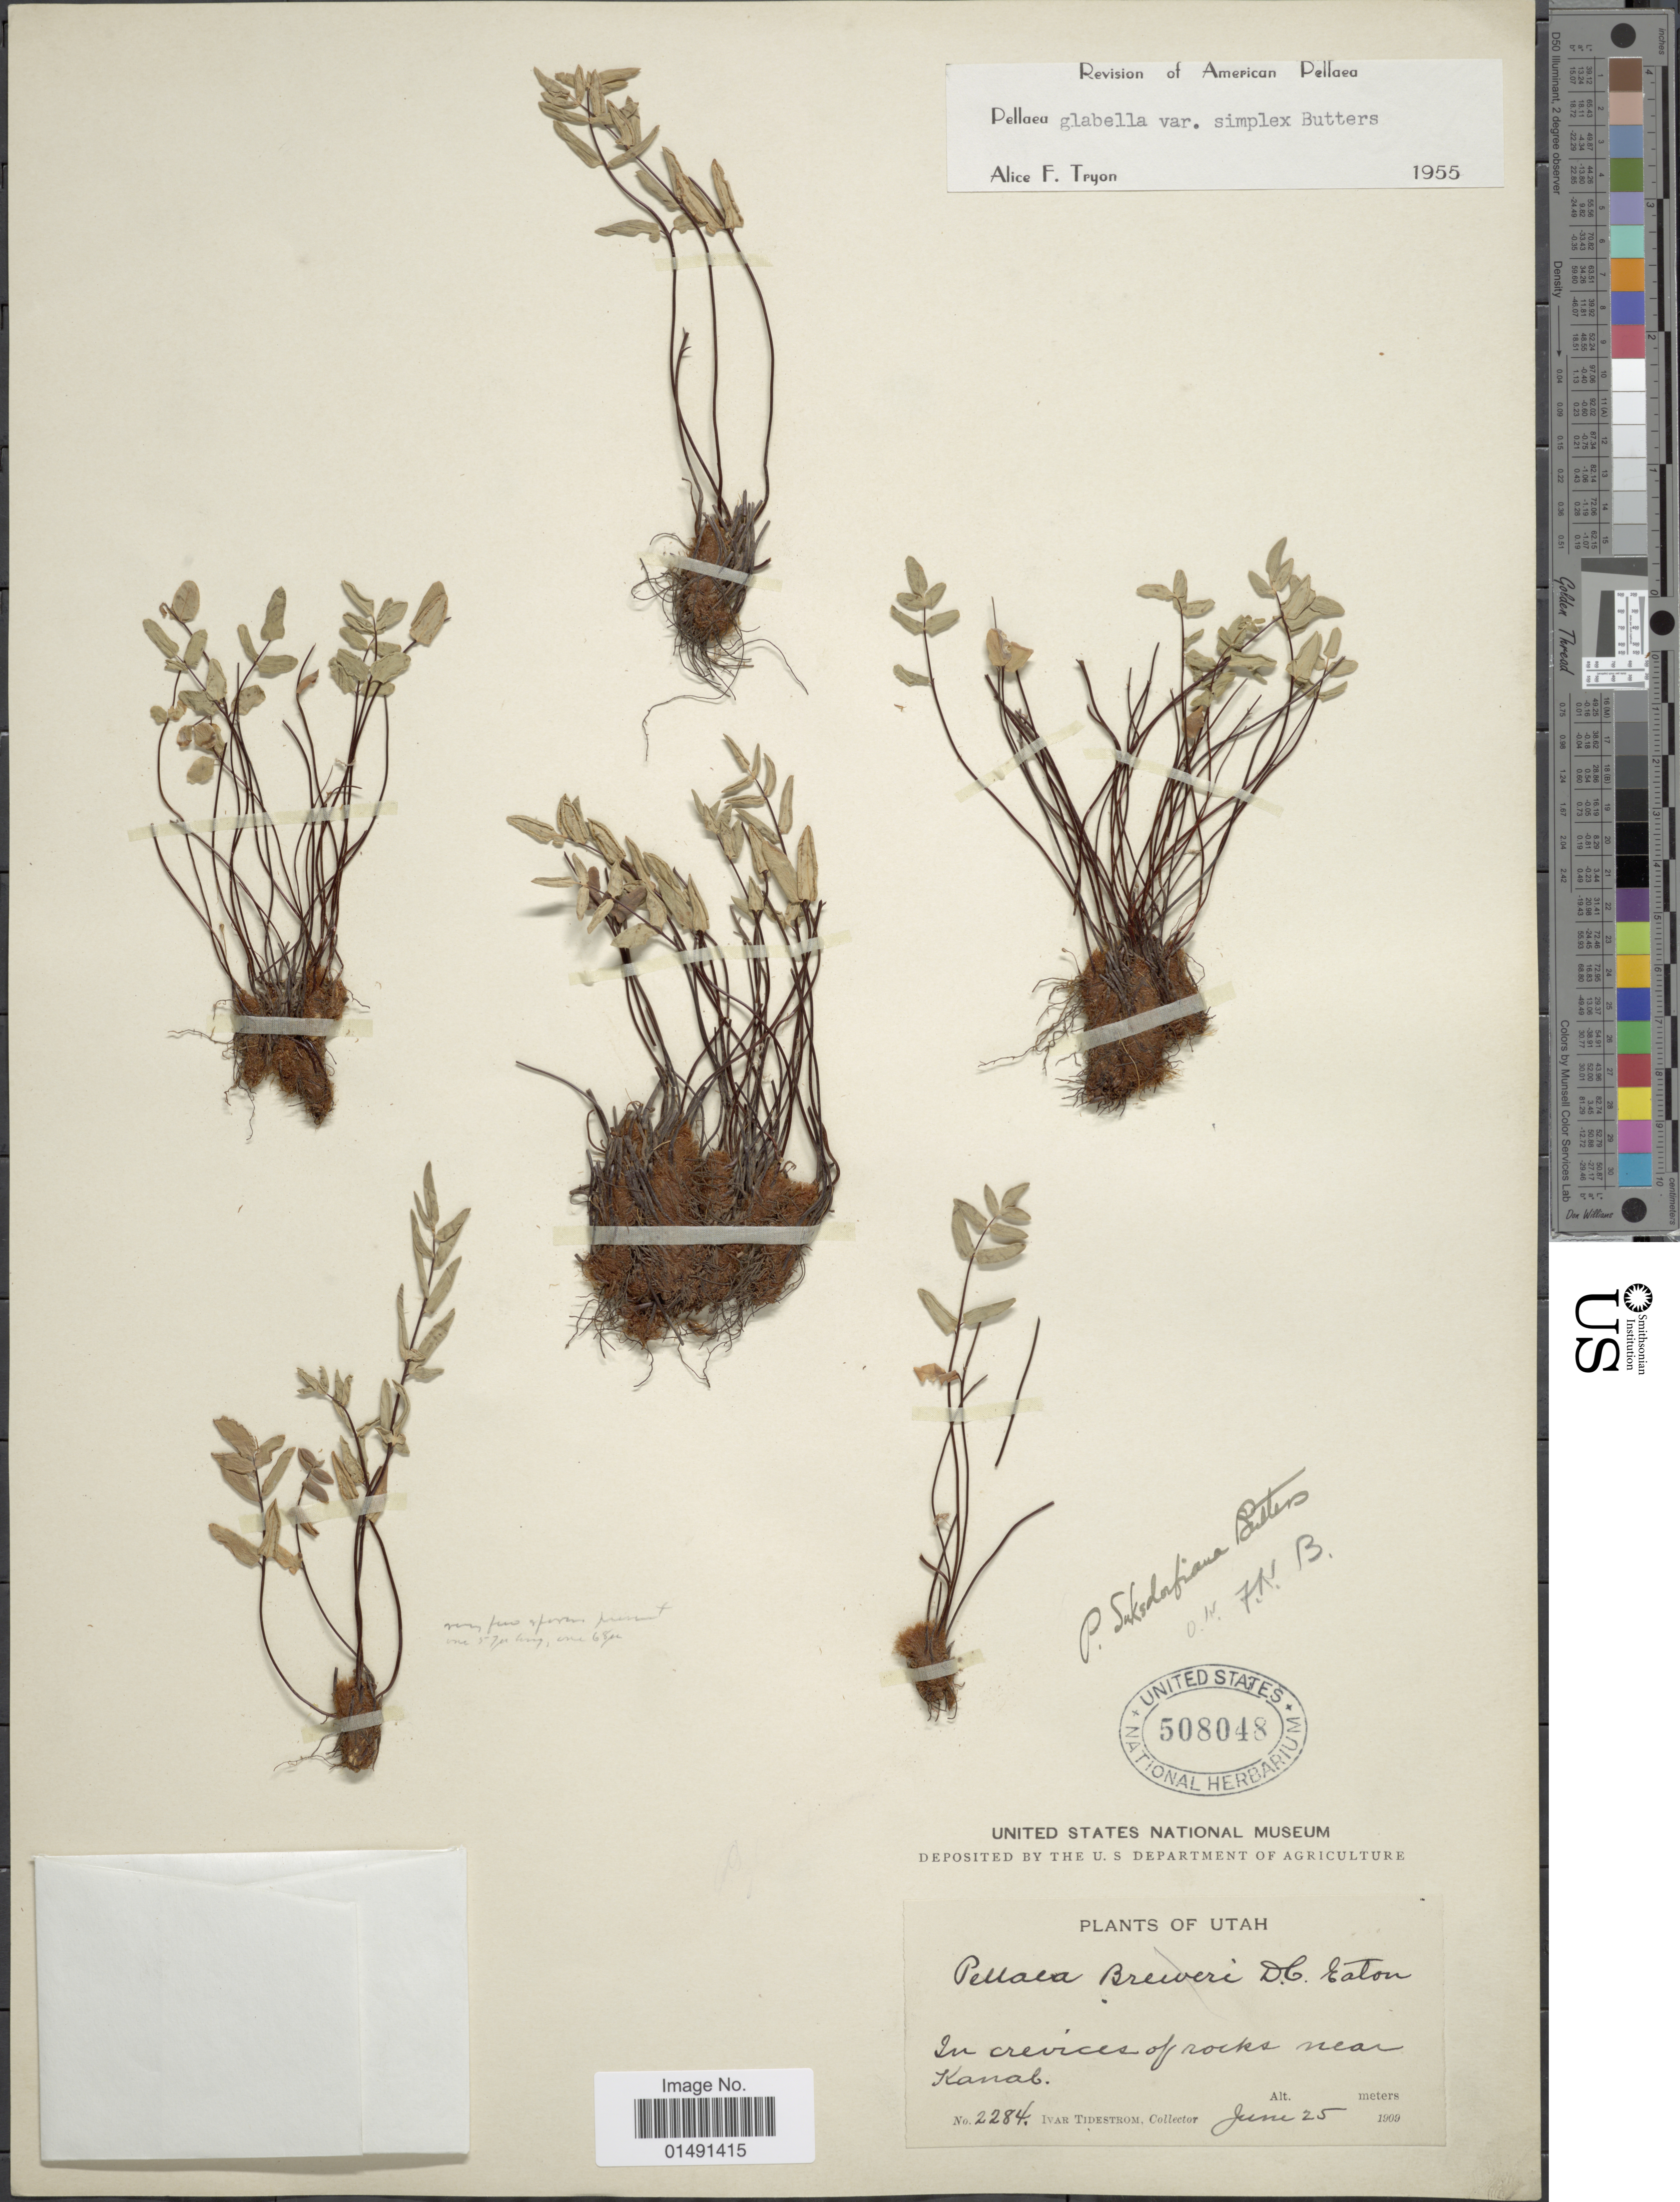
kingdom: Plantae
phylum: Tracheophyta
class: Polypodiopsida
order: Polypodiales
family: Pteridaceae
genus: Pellaea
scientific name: Pellaea glabella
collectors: I. F. Tidestrom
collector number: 2284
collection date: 1909-06-25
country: United States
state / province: Utah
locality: In crevices of rocks near Kanab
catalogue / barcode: US 508048